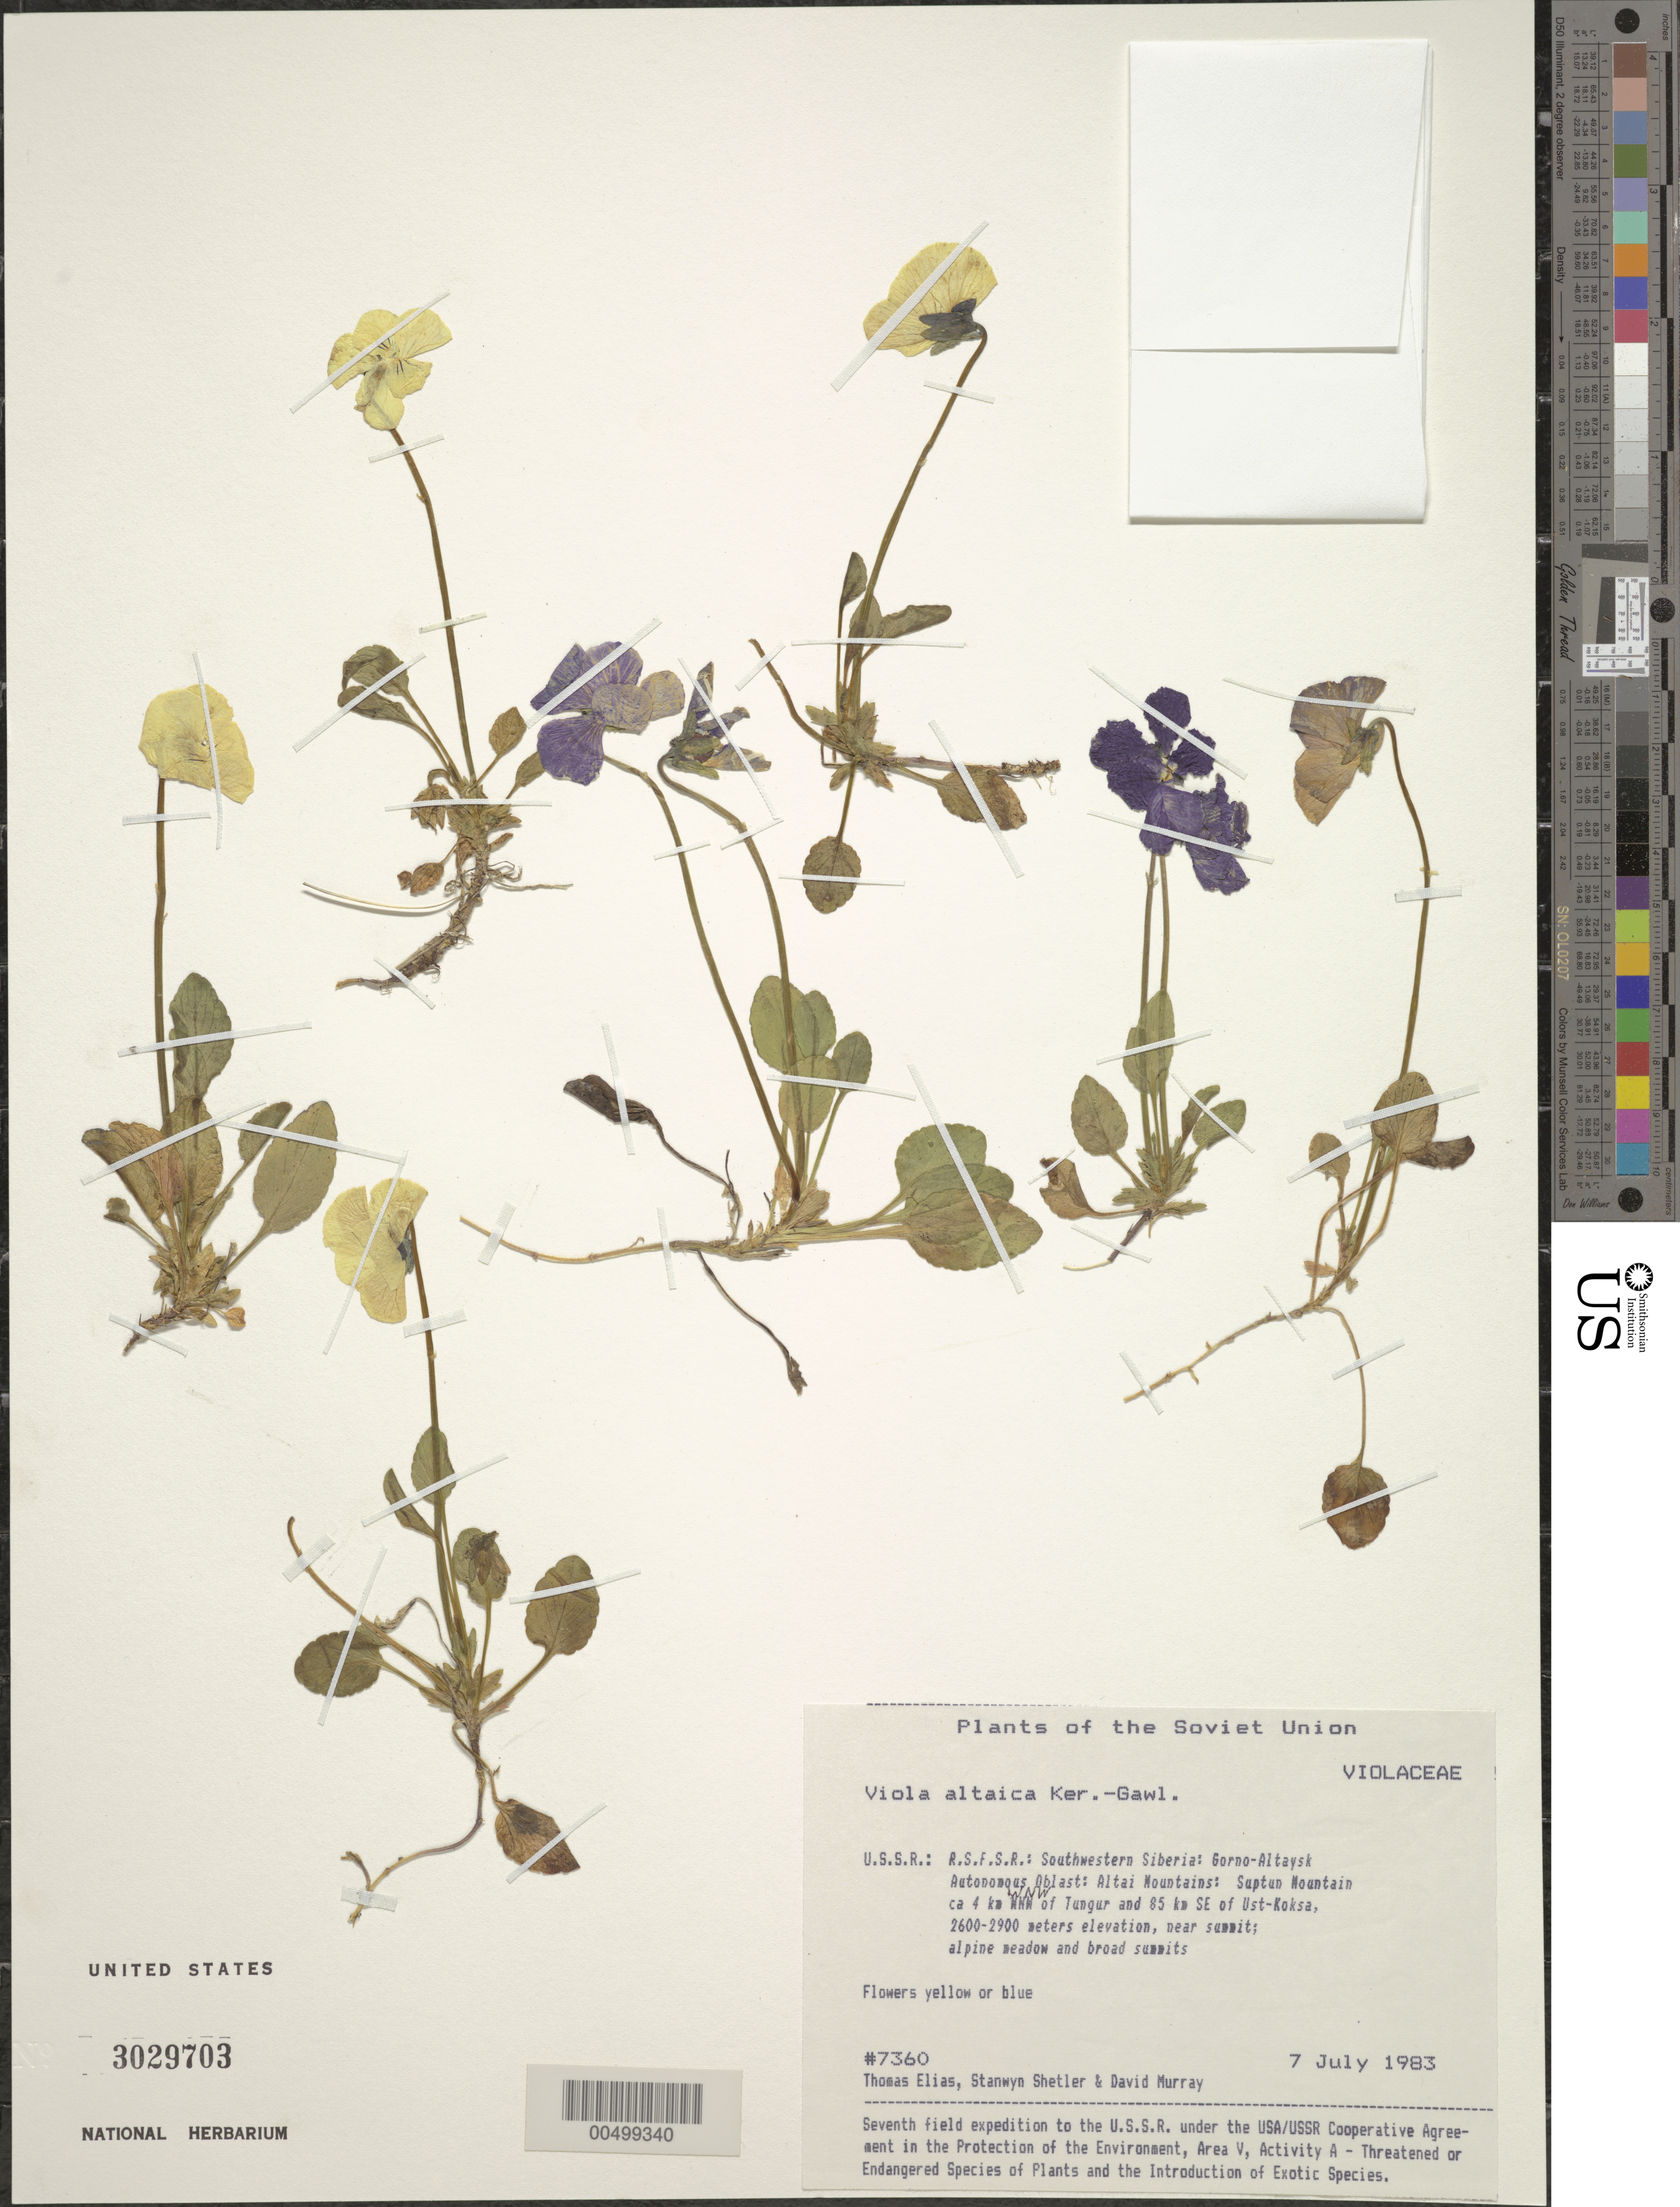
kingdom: Plantae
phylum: Tracheophyta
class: Magnoliopsida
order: Malpighiales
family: Violaceae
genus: Viola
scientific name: Viola altaica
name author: Ker Gawl.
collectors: T. Elias, S. Shetler & D. F. Murray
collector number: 7360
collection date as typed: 07 Jul 1983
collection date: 1983-07-07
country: Russian Federation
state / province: Altai Republic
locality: Altai Mountains, Suptun Mountain, ca. 4 km WNW of Tungur and 85 km SE of Ust-Koksa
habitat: near summit; alpine meadow and broad summits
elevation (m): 2600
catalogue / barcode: US 3029703